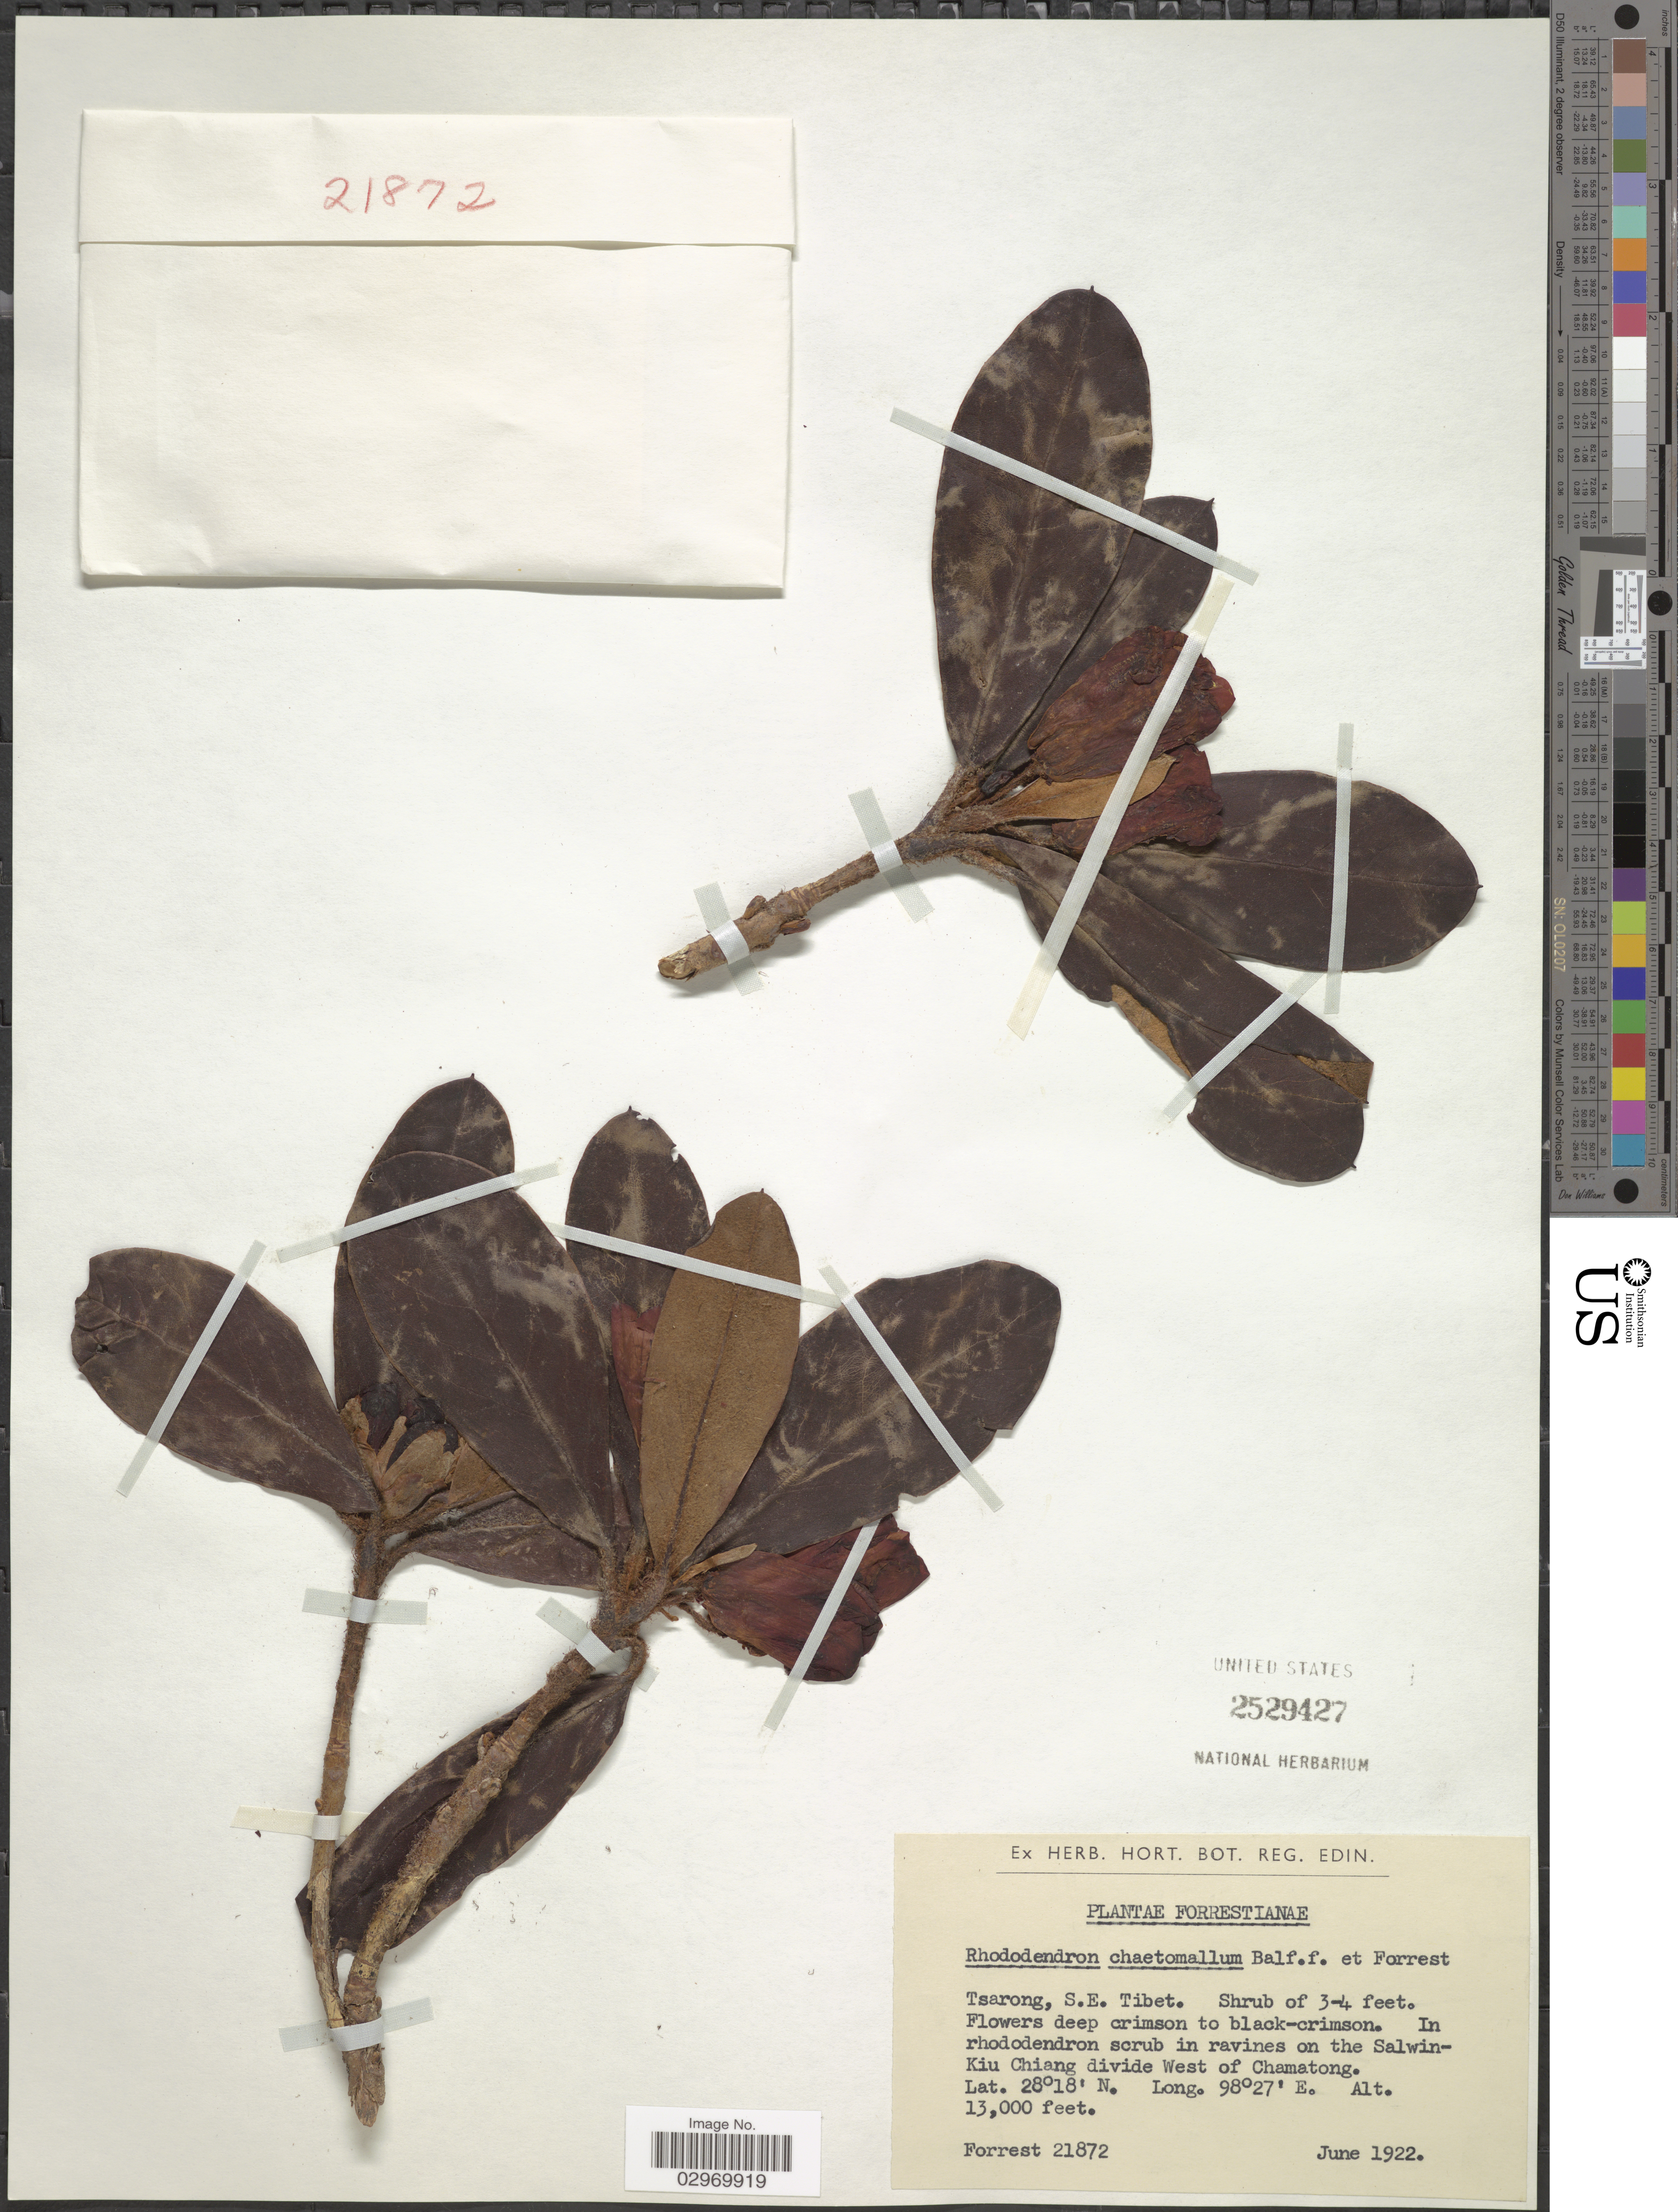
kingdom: Plantae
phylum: Tracheophyta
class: Magnoliopsida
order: Ericales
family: Ericaceae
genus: Rhododendron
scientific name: Rhododendron chaetomallum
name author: Balf. f. & Forrest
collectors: -. Forrest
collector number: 21872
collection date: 1922-06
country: China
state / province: Xizang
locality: Tsarong, S.E. Tibet, in rhododendron scrub in ravines on the Salwin-Kiu Chiang divide West of Chamatong.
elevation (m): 3962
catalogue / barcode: US 2529427